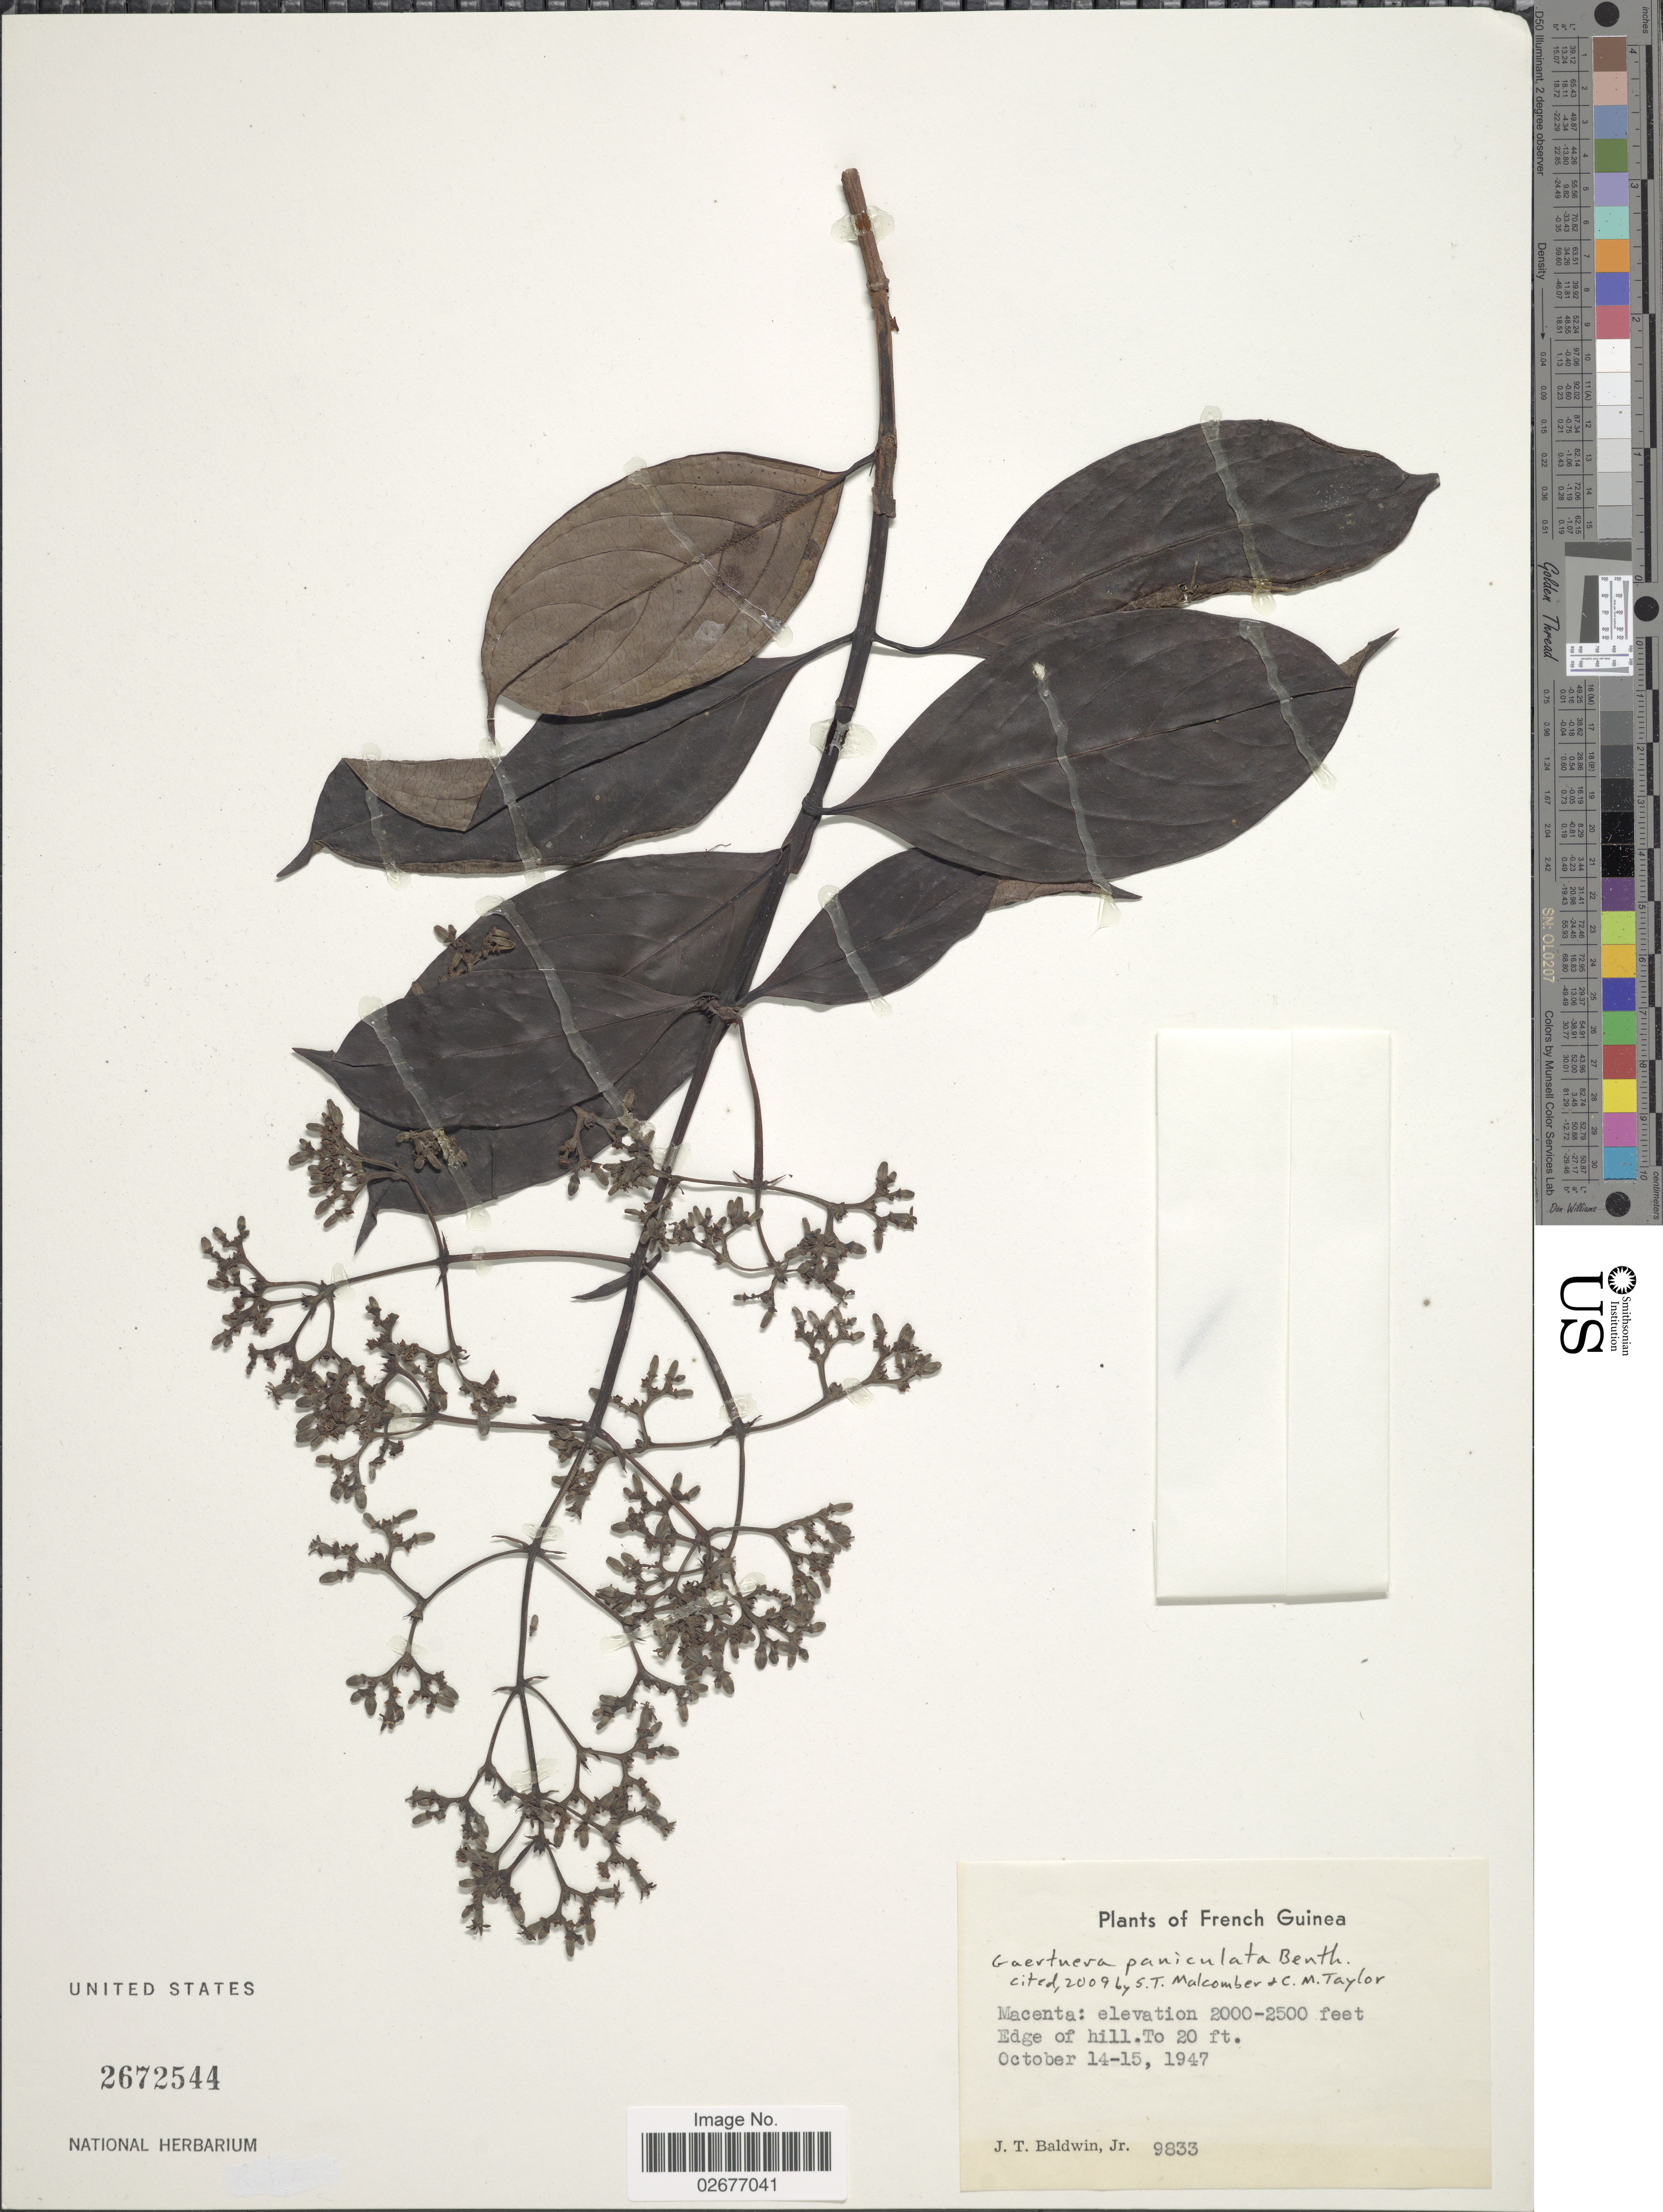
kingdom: Plantae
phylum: Tracheophyta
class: Magnoliopsida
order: Gentianales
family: Rubiaceae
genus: Gaertnera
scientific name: Gaertnera paniculata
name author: Benth.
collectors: J. T. Baldwin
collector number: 9833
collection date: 1947-10-14/1947-10-15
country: Guinea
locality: French Guinea, Macenta, Edge of hill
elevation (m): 610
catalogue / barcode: US 2672544